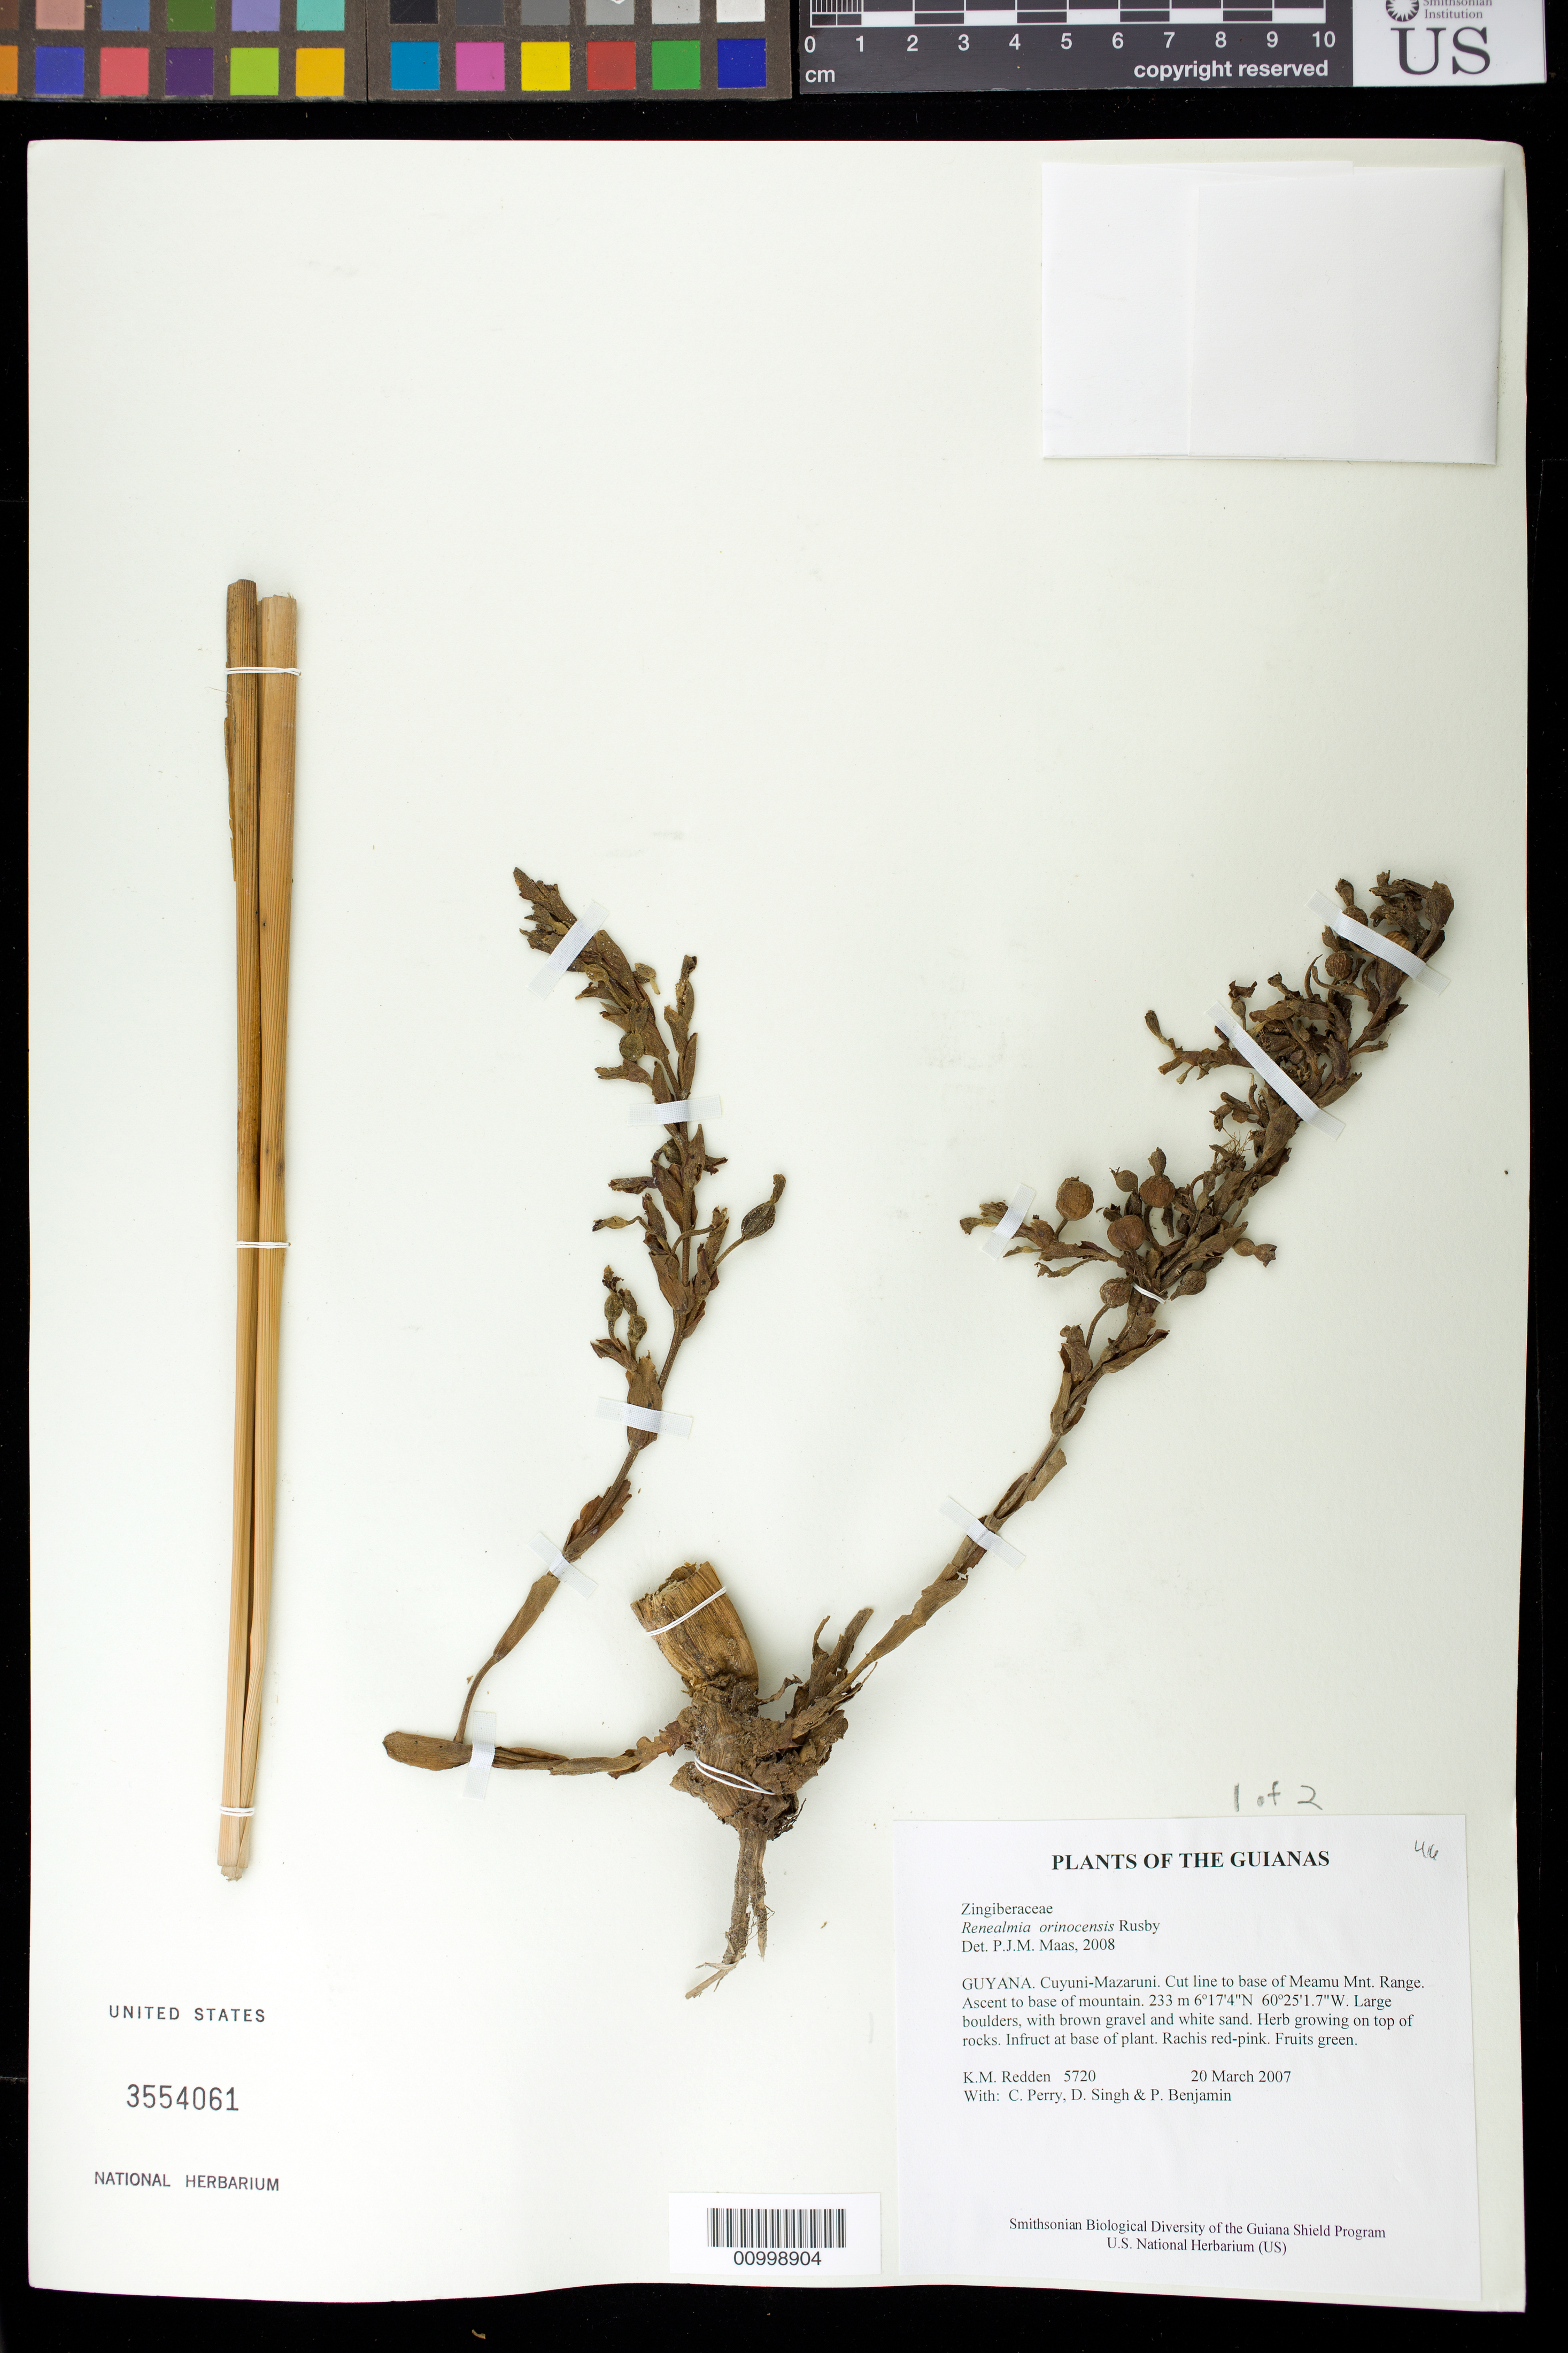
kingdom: Plantae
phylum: Tracheophyta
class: Liliopsida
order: Zingiberales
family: Zingiberaceae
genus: Renealmia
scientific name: Renealmia orinocensis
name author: Rusby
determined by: Maas, Paul J. M.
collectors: K. M. Redden, C. Perry, D. Singh & P. Benjamin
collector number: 5720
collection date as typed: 20 March 2007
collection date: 2007-03-20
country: Guyana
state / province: Cuyuni-Mazaruni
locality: Cut line to base of Meamu Mnt. Range. Ascent to base of mountain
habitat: Large boulders, with brown gravel and white sand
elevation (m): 233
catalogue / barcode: US 3554061